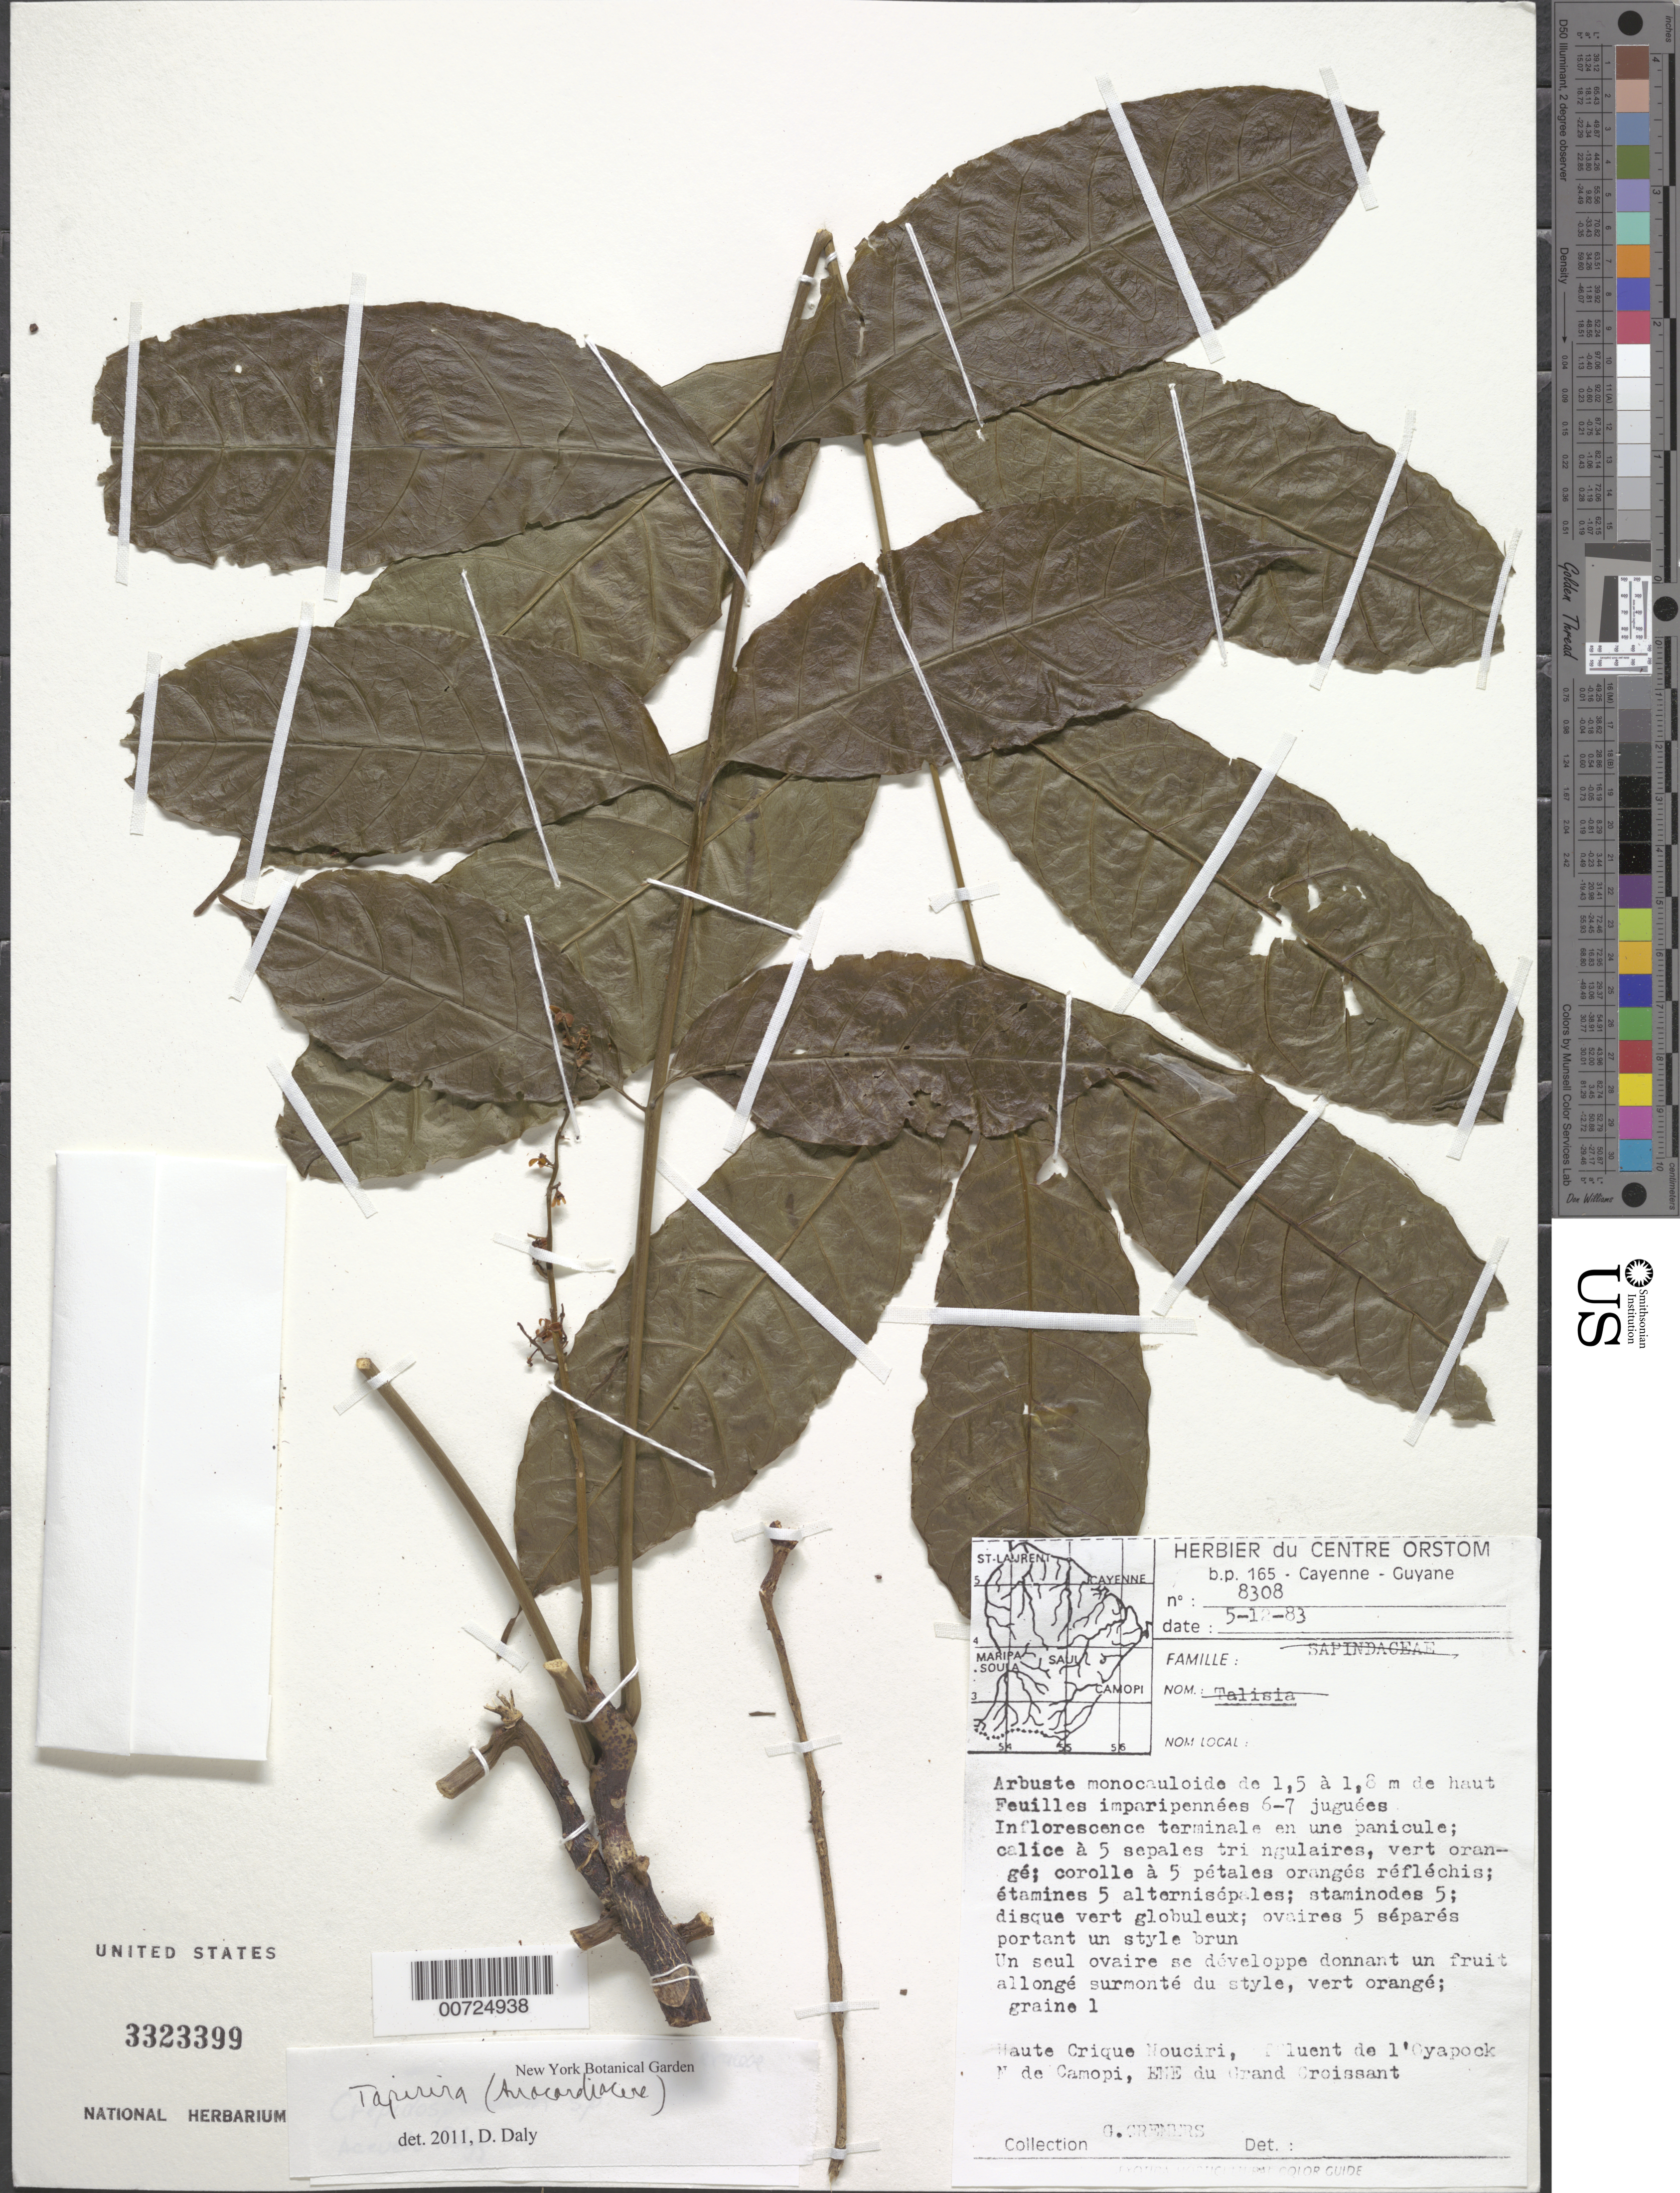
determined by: Mitchell, J. D.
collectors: G. Cremers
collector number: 8308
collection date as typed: Transcribed d/m/y: 5/12/83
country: Guyana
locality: Haute Crique Nouciri, confluent de l'Oyapock N de Camopi, ENE du Grand Croissant.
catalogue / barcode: US 3323399